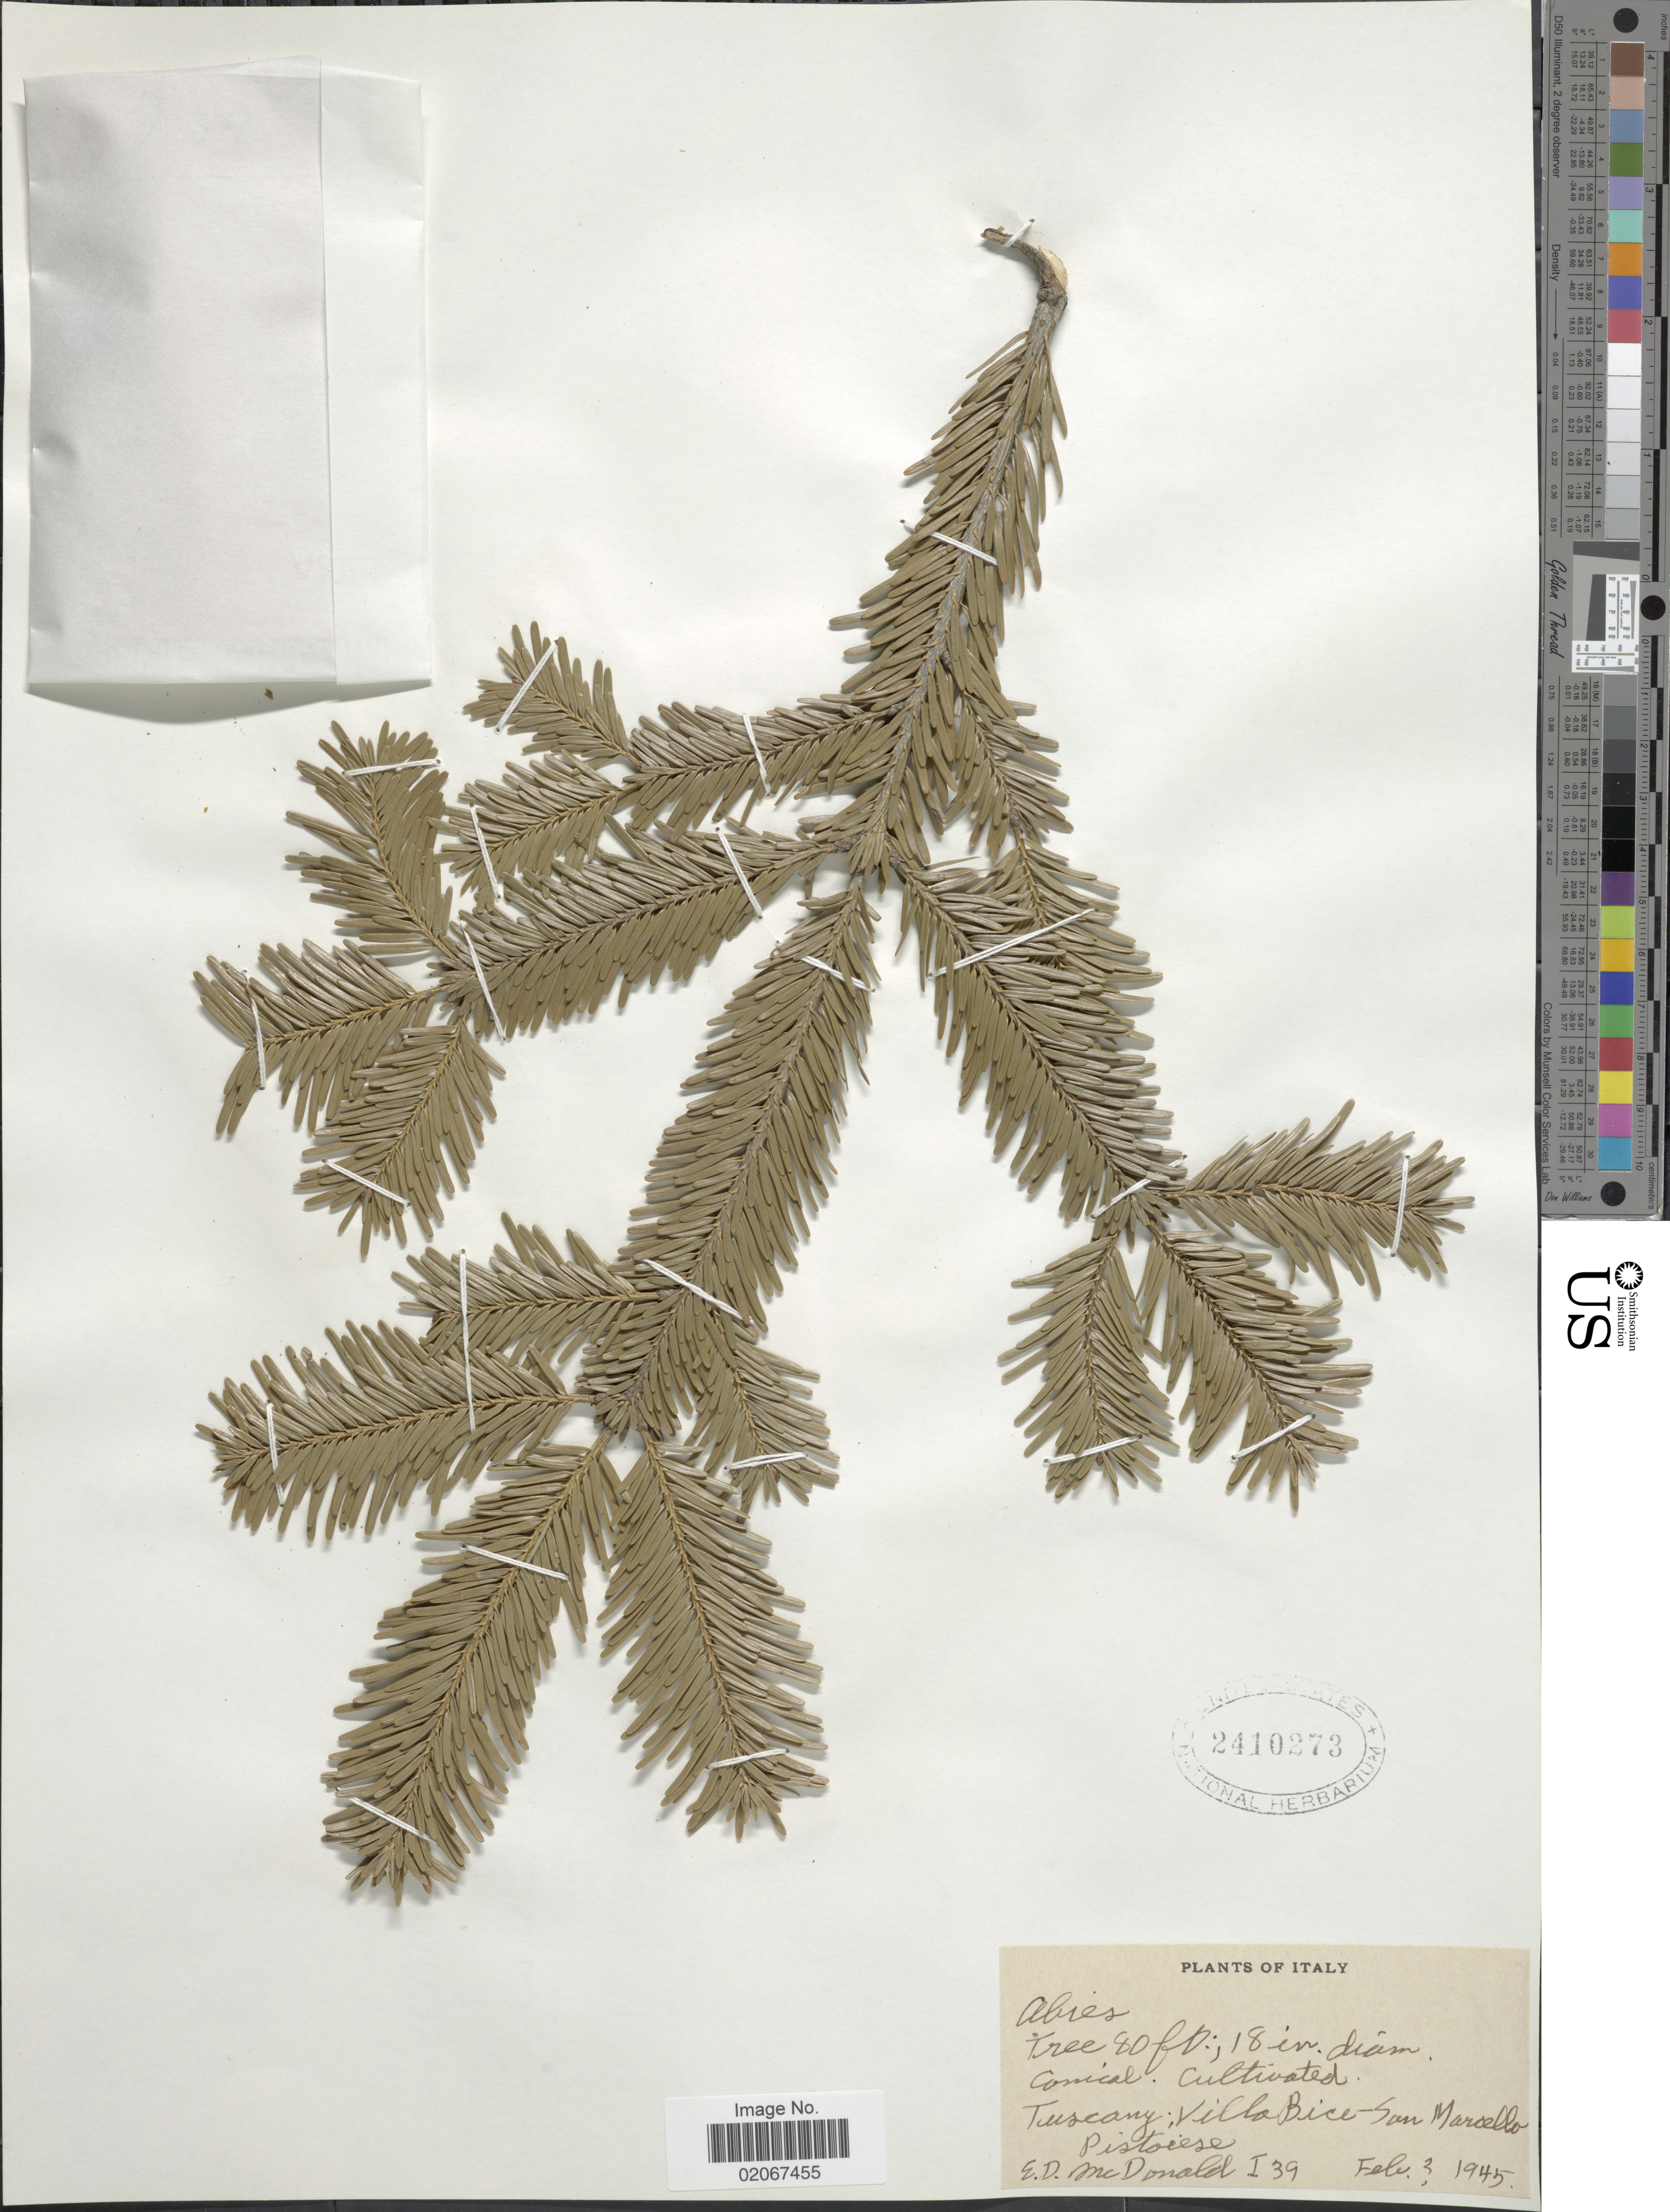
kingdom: Plantae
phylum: Tracheophyta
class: Pinopsida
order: Pinales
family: Pinaceae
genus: Abies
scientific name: Abies sp.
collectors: E. D. McDonald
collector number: I39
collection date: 1945-02-03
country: Italy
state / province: Tuscany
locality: Tuscany; Villa Bice - San Marcello Pistoiese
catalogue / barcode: US 2410273